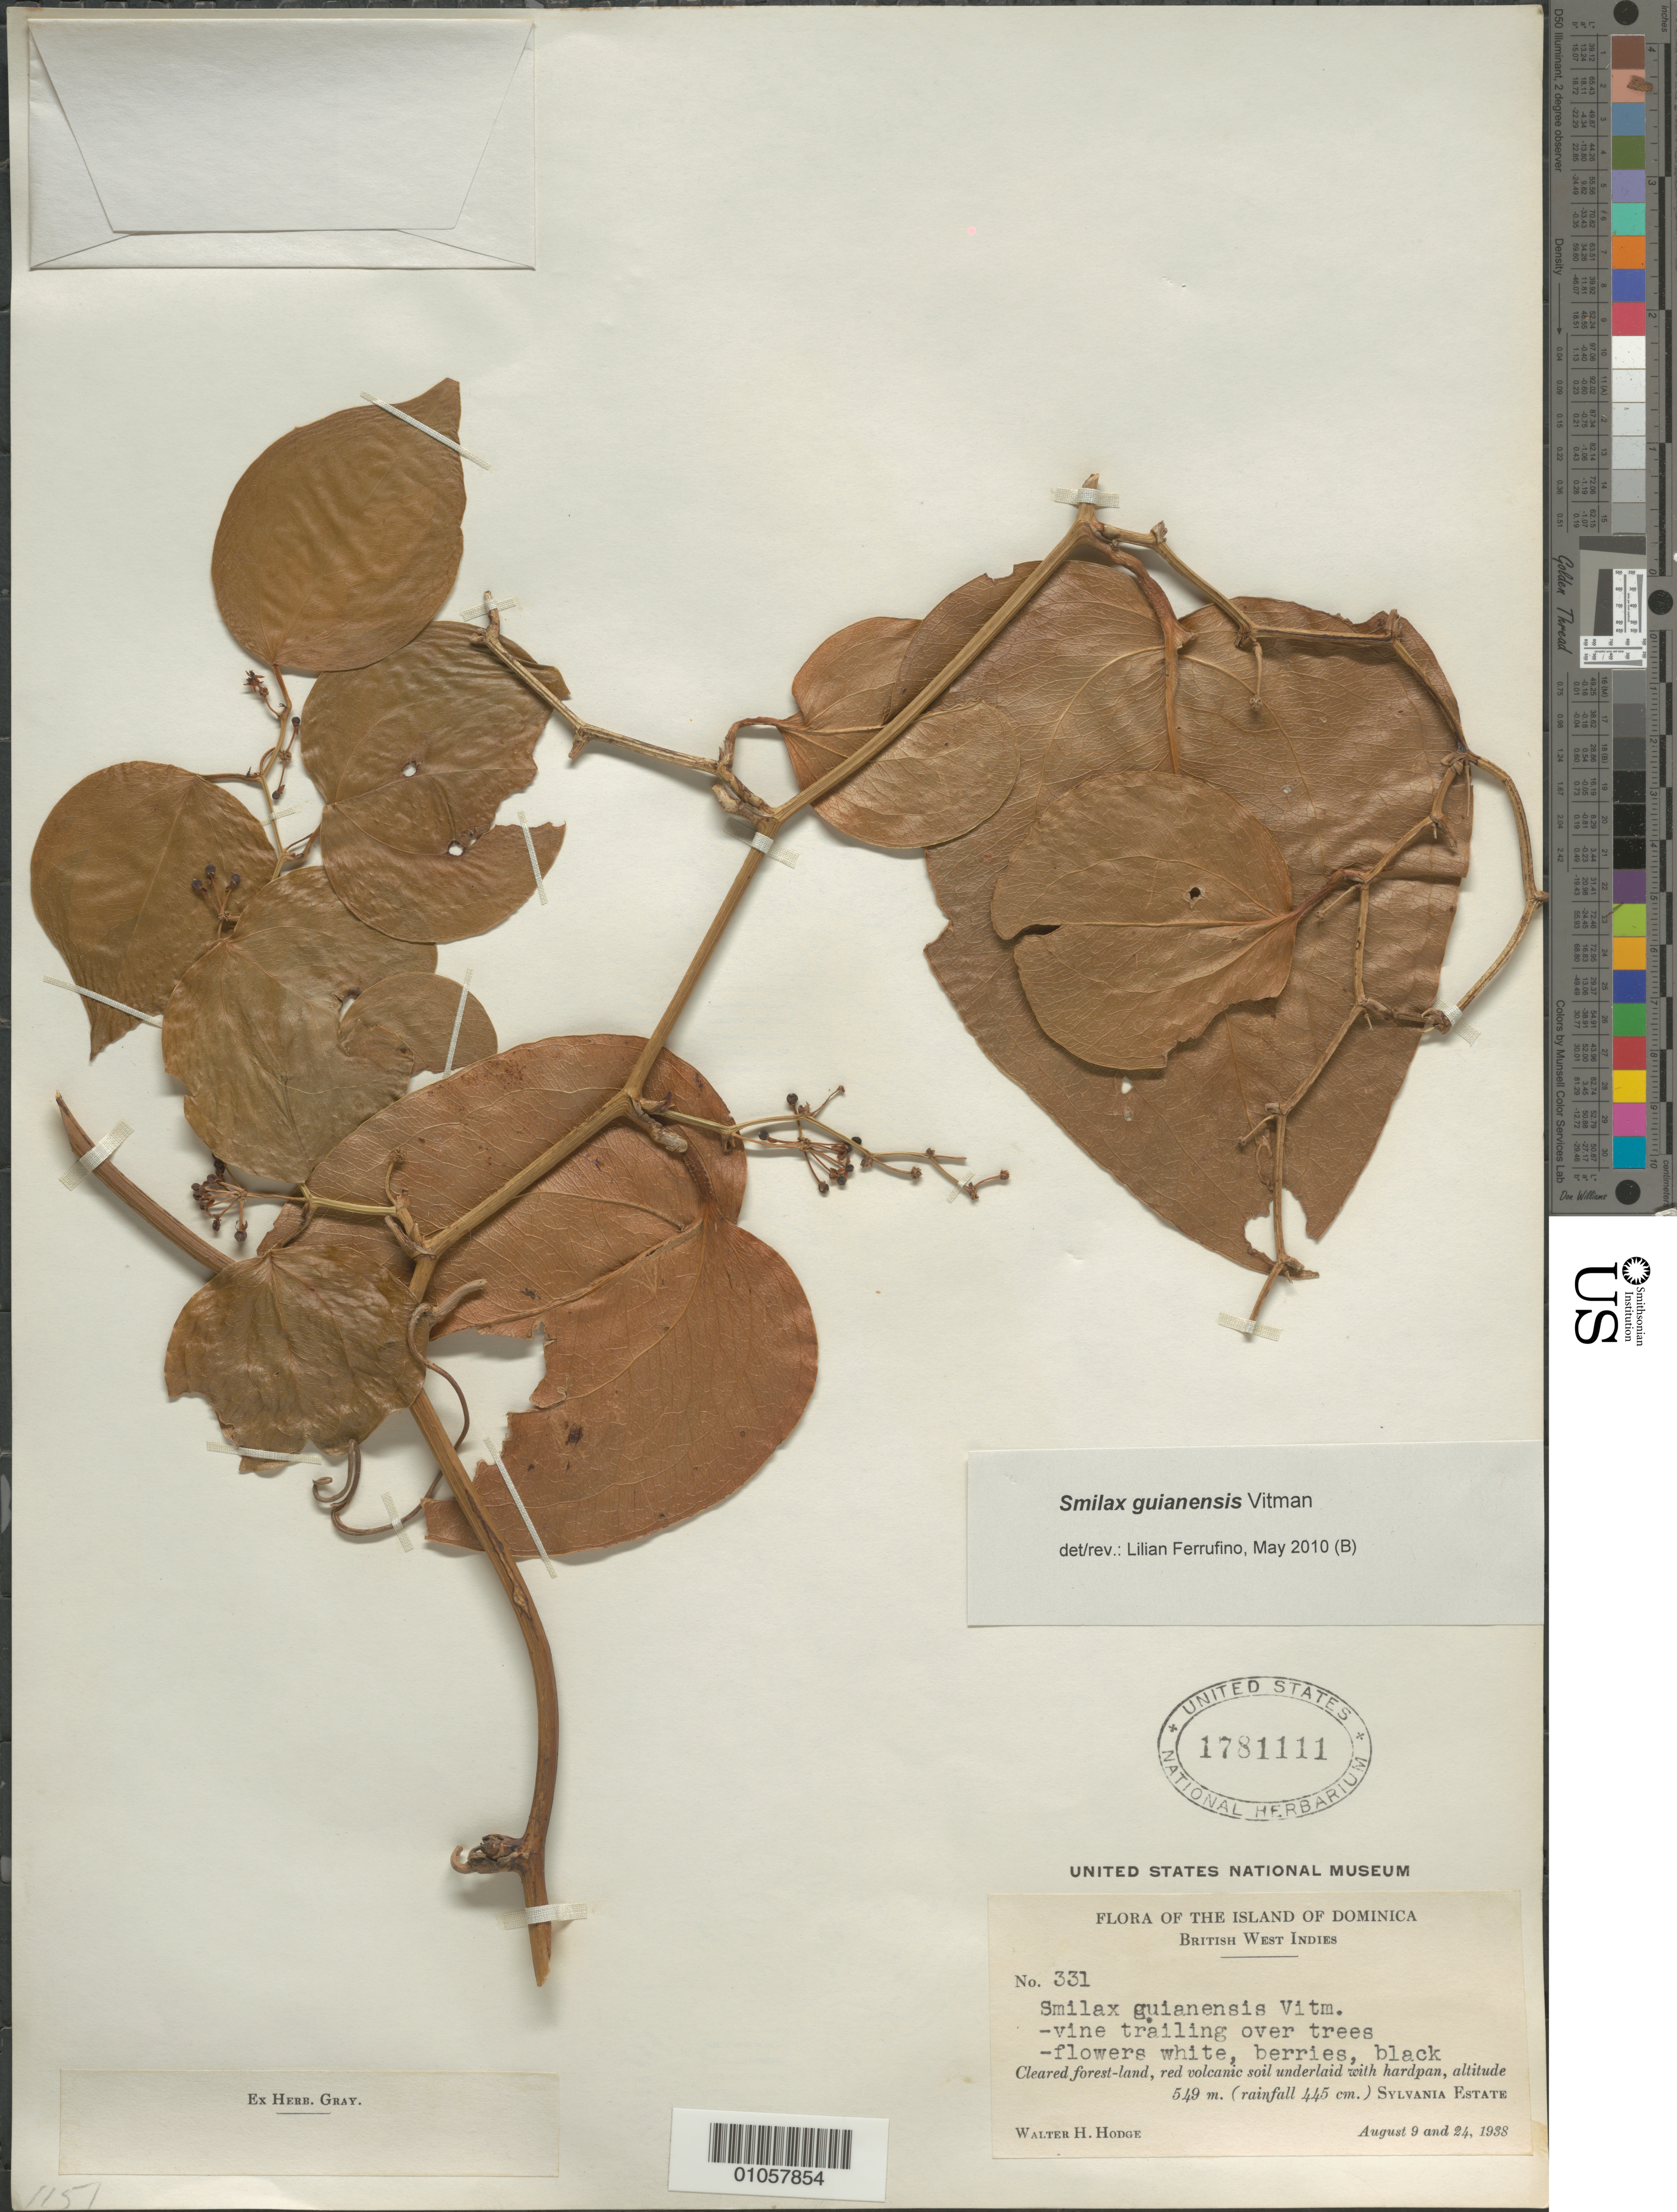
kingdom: Plantae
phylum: Tracheophyta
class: Liliopsida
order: Liliales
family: Smilacaceae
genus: Smilax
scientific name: Smilax guianensis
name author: Vitman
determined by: Ferrufino, L., (USJ), Herbario Universidad de Costa Rica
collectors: W. Hodge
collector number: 331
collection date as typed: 09 Aug 1938 and 24 Aug 1938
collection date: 1938-08-09,1938-08-24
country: Dominica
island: Dominica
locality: Sylvania Estate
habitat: Cleared forest land, red volcanic soil underlaid with hardpan, rainfall 445 cm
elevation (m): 549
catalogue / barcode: US 1781111